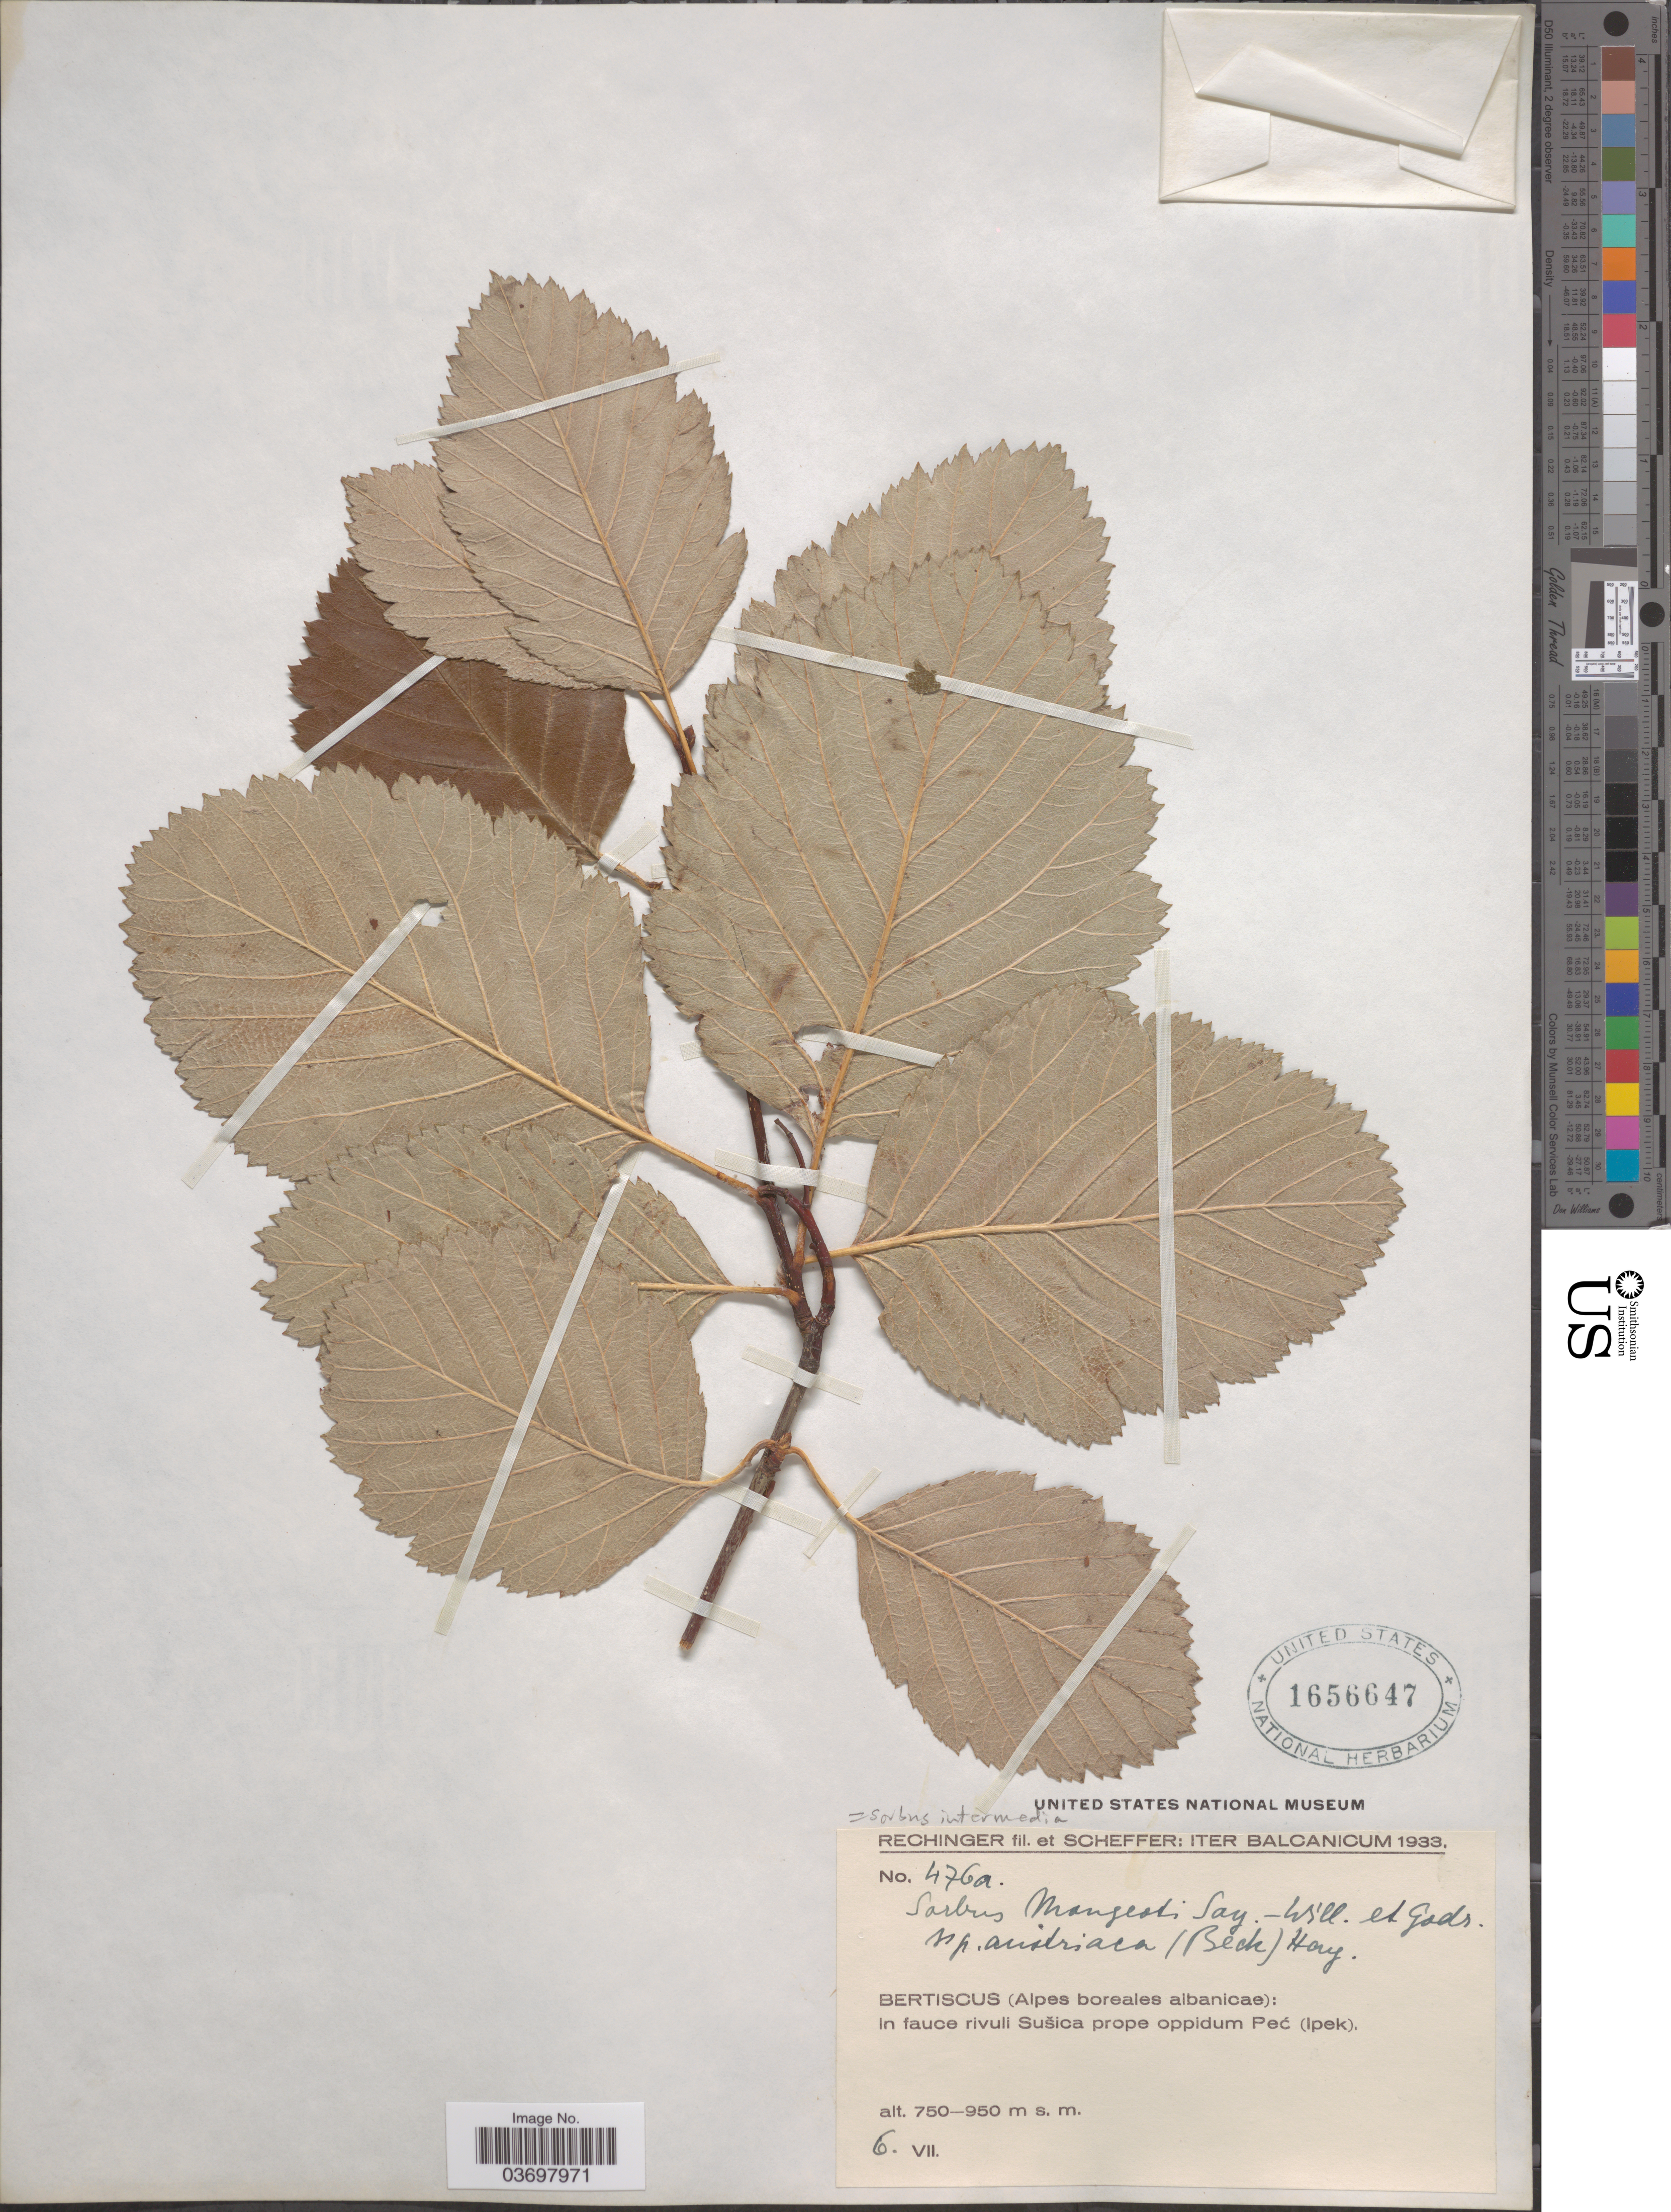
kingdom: Plantae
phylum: Tracheophyta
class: Magnoliopsida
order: Rosales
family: Rosaceae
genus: Sorbus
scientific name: Sorbus intermedia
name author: (Schult.) Beck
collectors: -- Rechinger & Scheffer, --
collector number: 476a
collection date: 1933-07-06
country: Kosovo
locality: Iter Balcanicum. Bertiscus (Alpes boreales albanicae). In fauce rivuli Sušica prope oppidum Peć (Ipek).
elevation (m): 750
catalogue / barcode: US 1656647